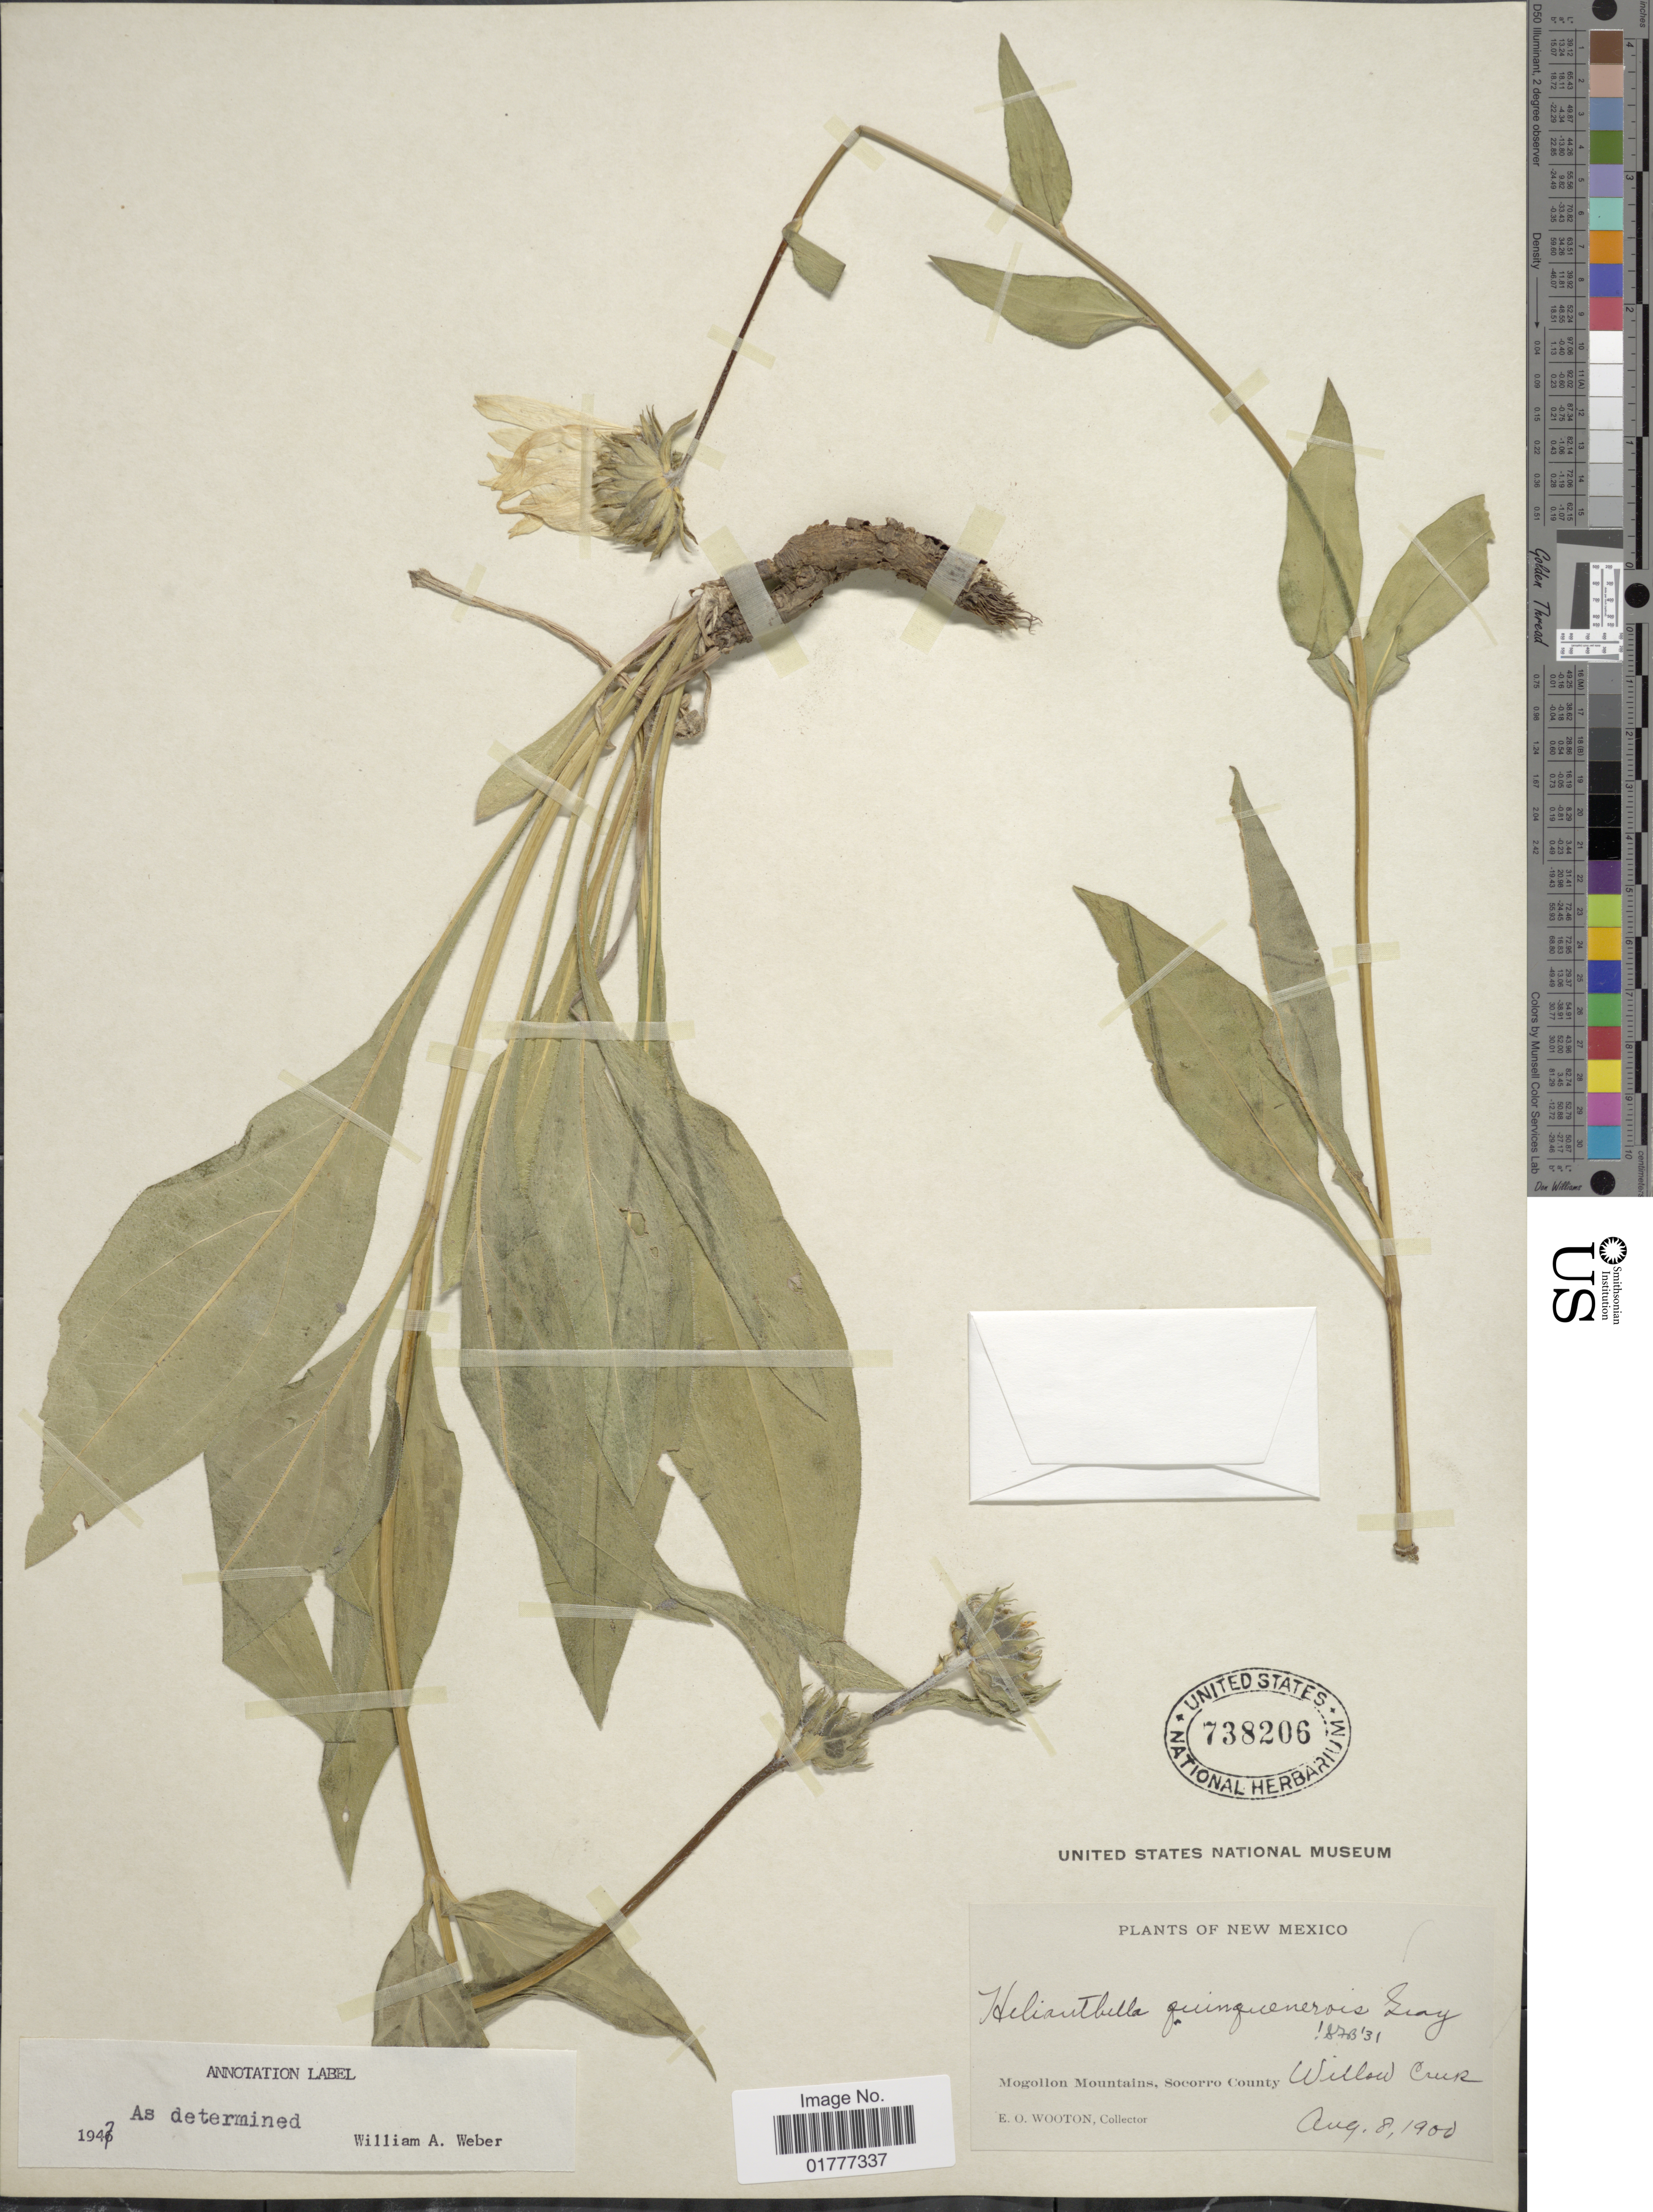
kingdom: Plantae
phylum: Tracheophyta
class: Magnoliopsida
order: Asterales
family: Asteraceae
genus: Helianthella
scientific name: Helianthella quinquenervis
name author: (Hook.) A. Gray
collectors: E. O. Wooton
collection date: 1900-08-08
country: United States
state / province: New Mexico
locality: Mogollon Mountains, Socorro County, Willow Creek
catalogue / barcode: US 738206